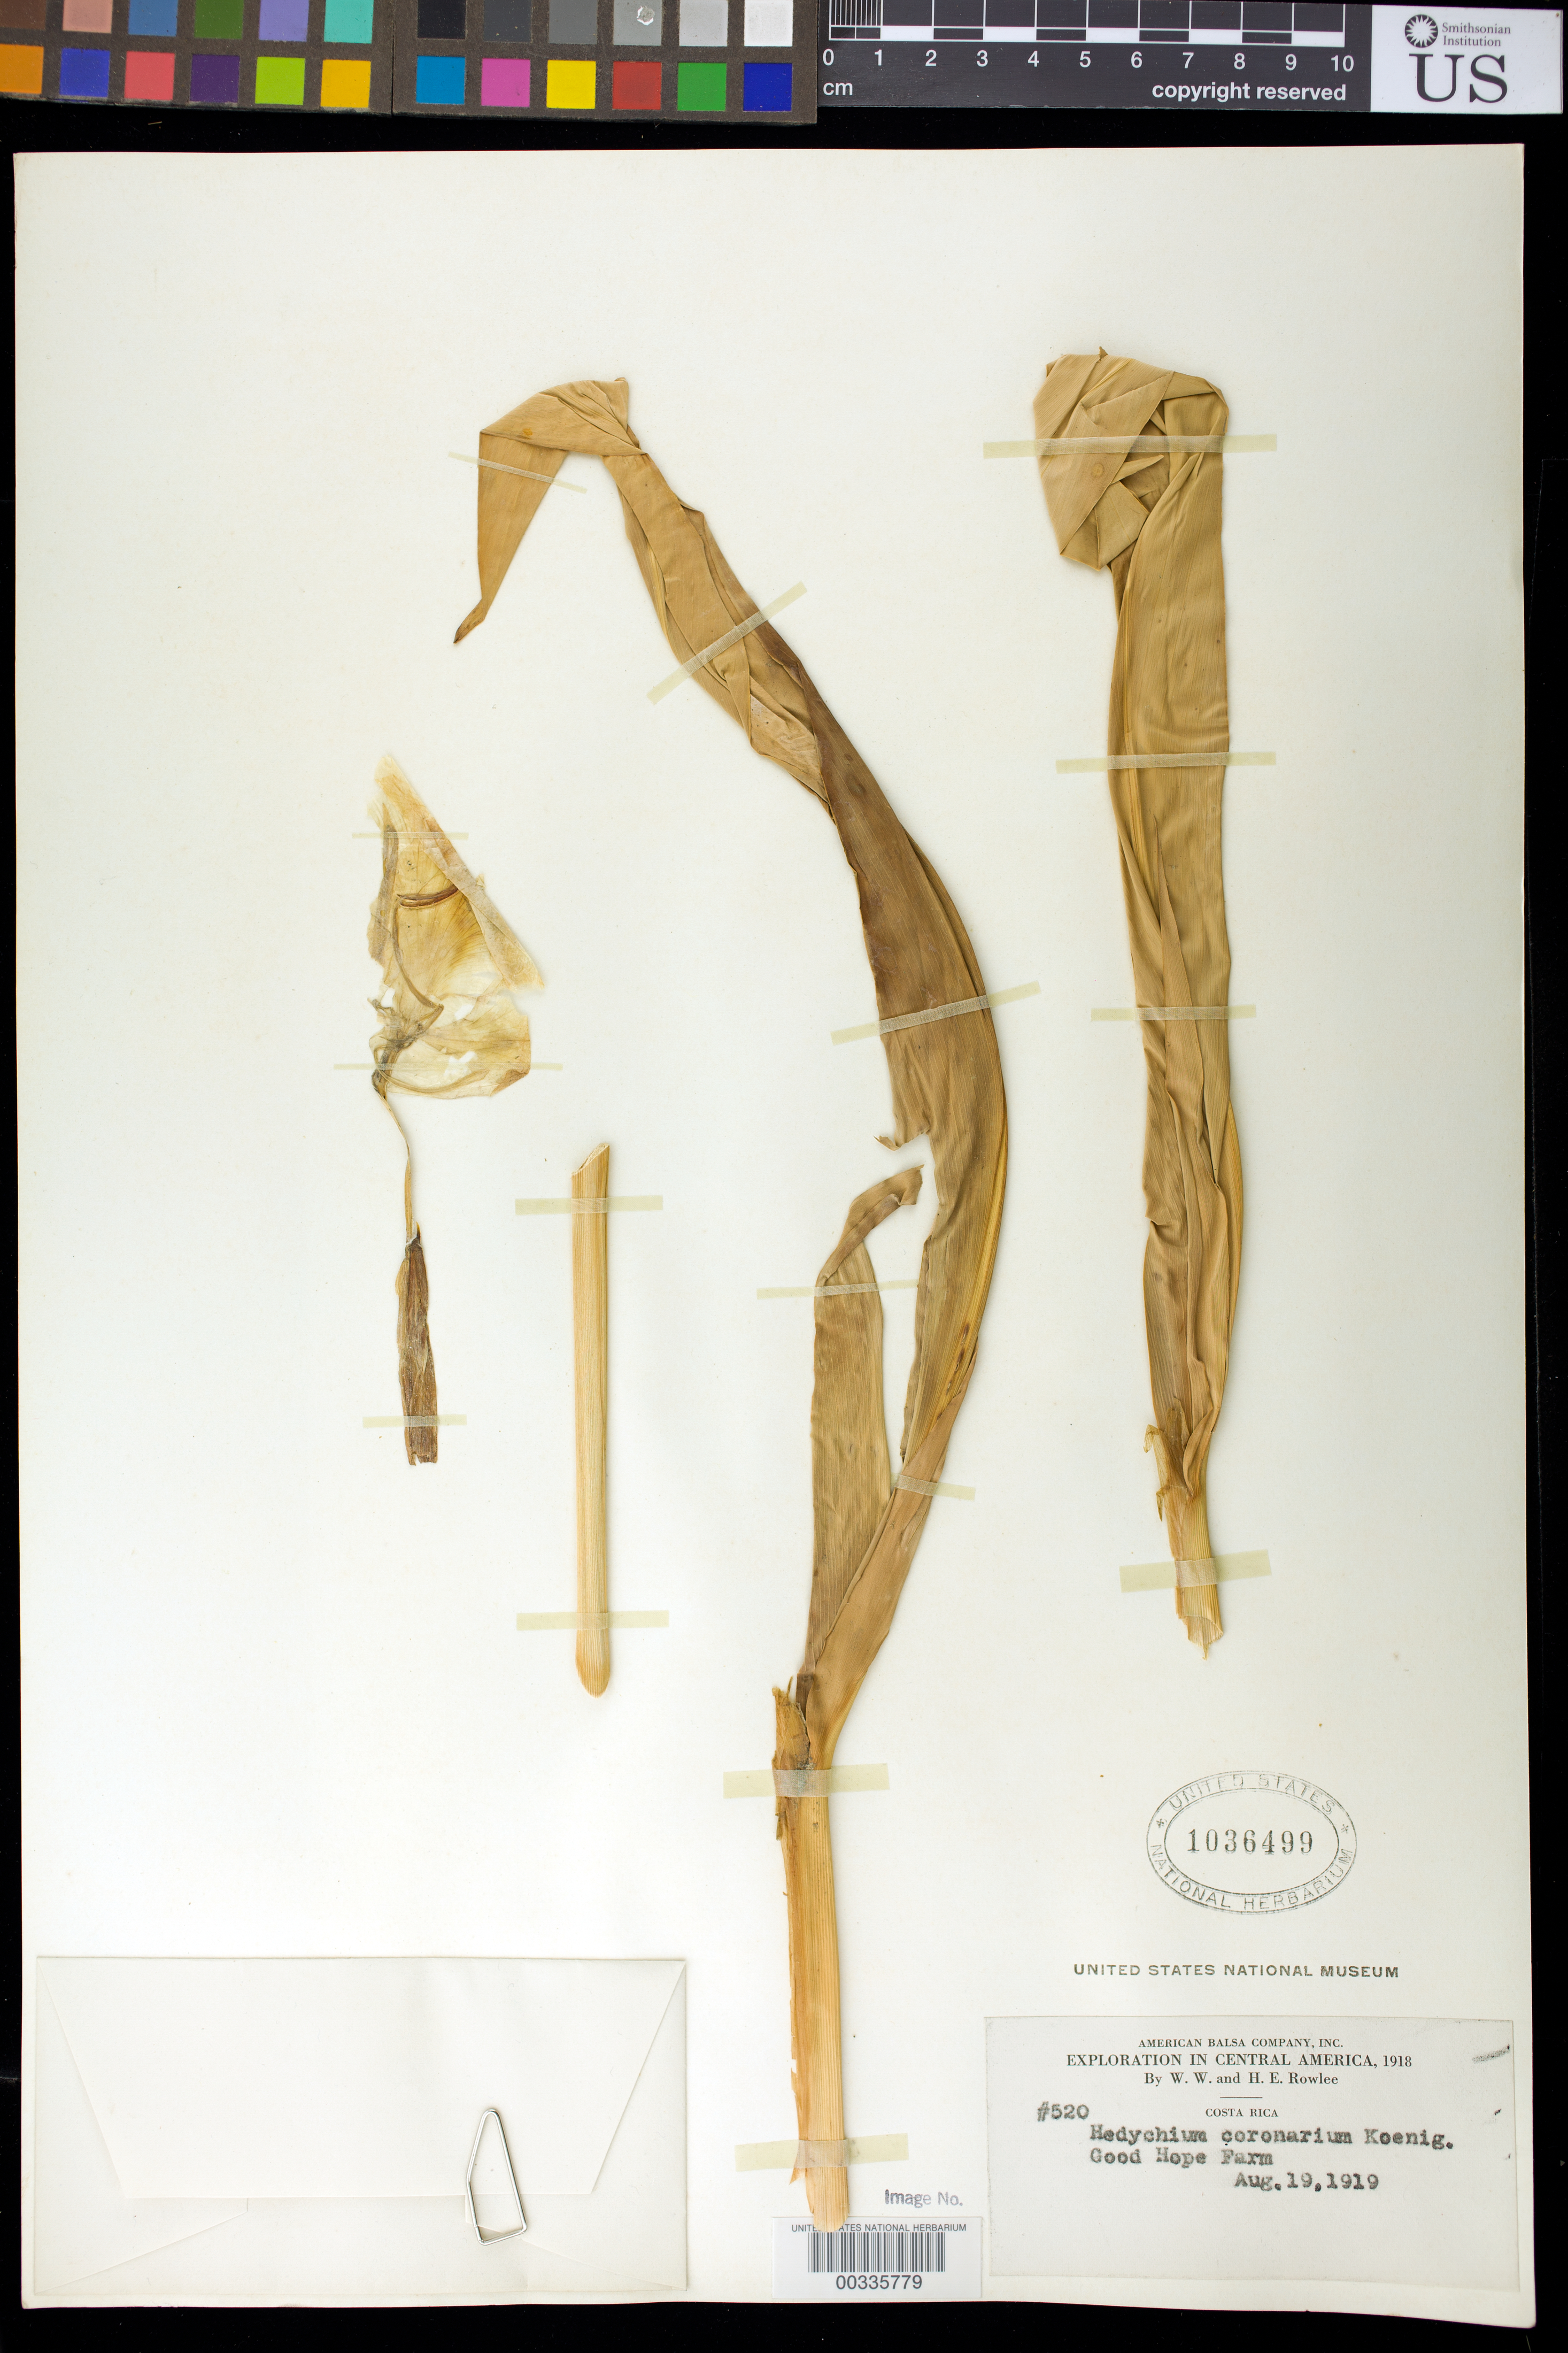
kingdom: Plantae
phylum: Tracheophyta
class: Liliopsida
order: Zingiberales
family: Zingiberaceae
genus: Hedychium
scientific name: Hedychium coronarium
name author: J. Koenig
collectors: W. W. Rowlee & H. E. Rowlee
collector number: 520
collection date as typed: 19 Aug 1919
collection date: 1919-08-19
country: Costa Rica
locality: Good Hope Farm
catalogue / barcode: US 1036499